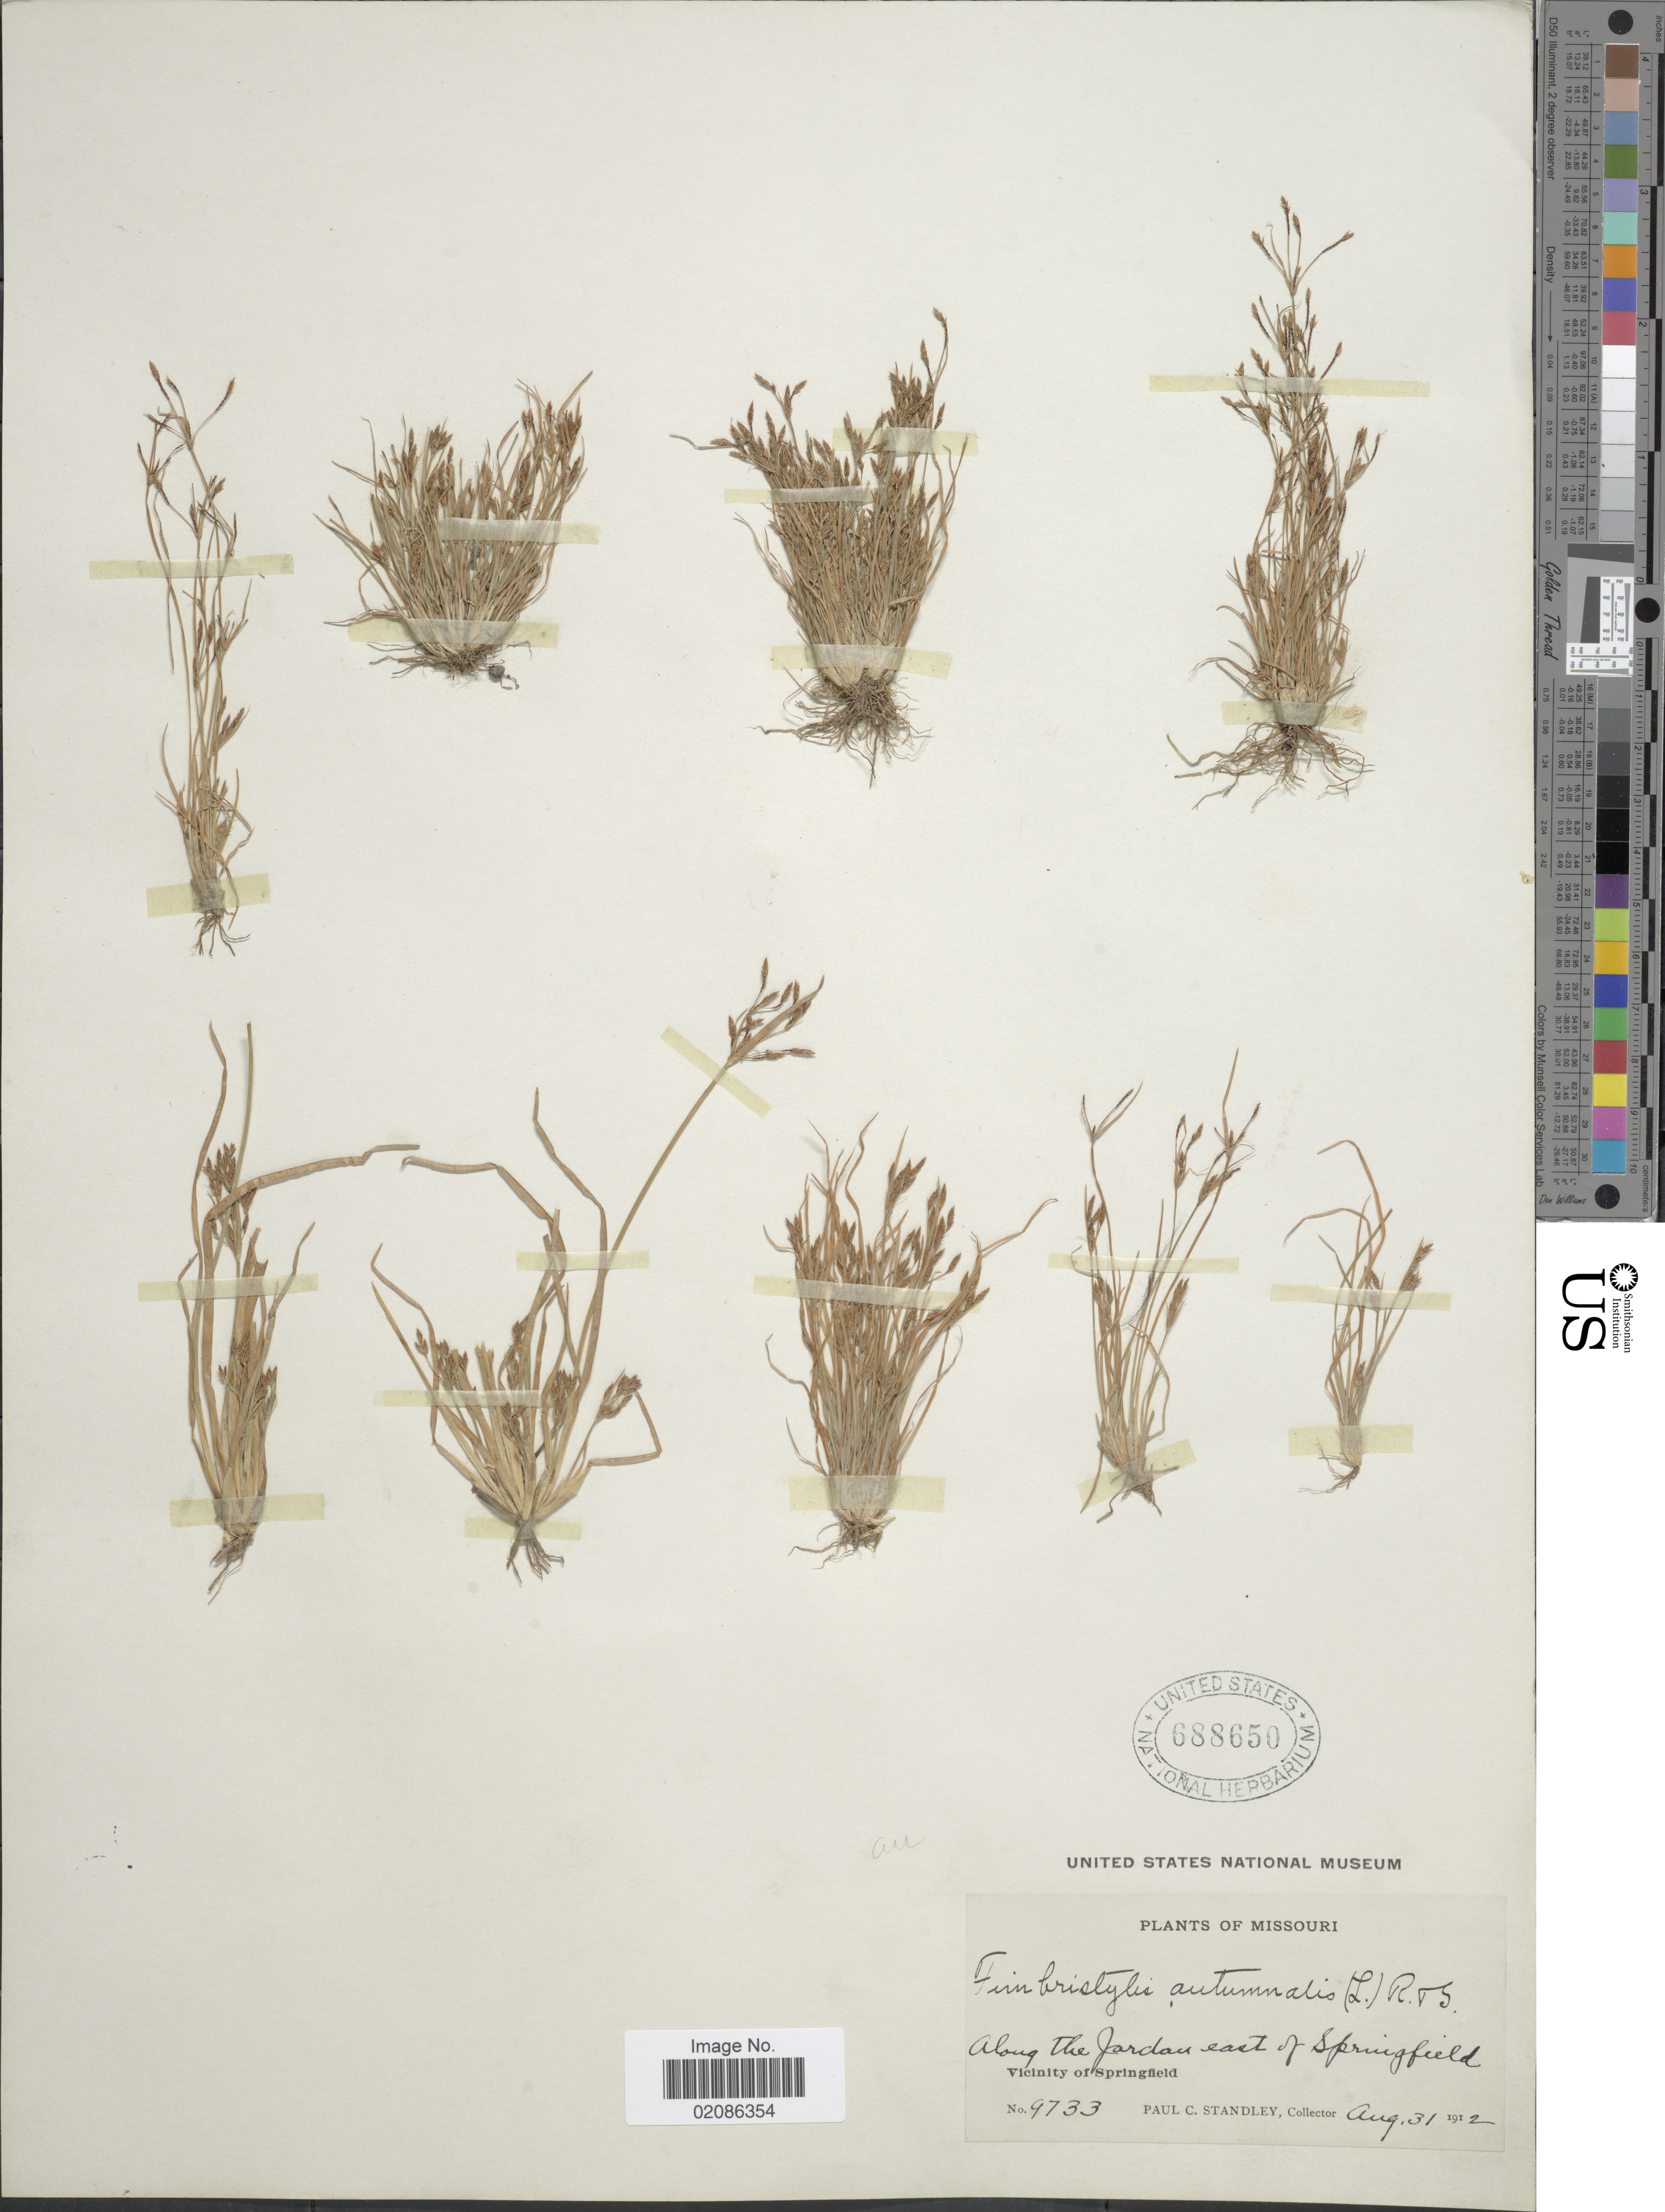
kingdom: Plantae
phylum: Tracheophyta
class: Liliopsida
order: Poales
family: Cyperaceae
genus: Fimbristylis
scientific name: Fimbristylis autumnalis (L.) Roem. & Schult.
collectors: P. C. Standley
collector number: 9733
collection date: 1912-08-31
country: United States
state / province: Missouri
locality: Along the Jordan east of Springfield, Vicinity of Springfield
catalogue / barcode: US 688650